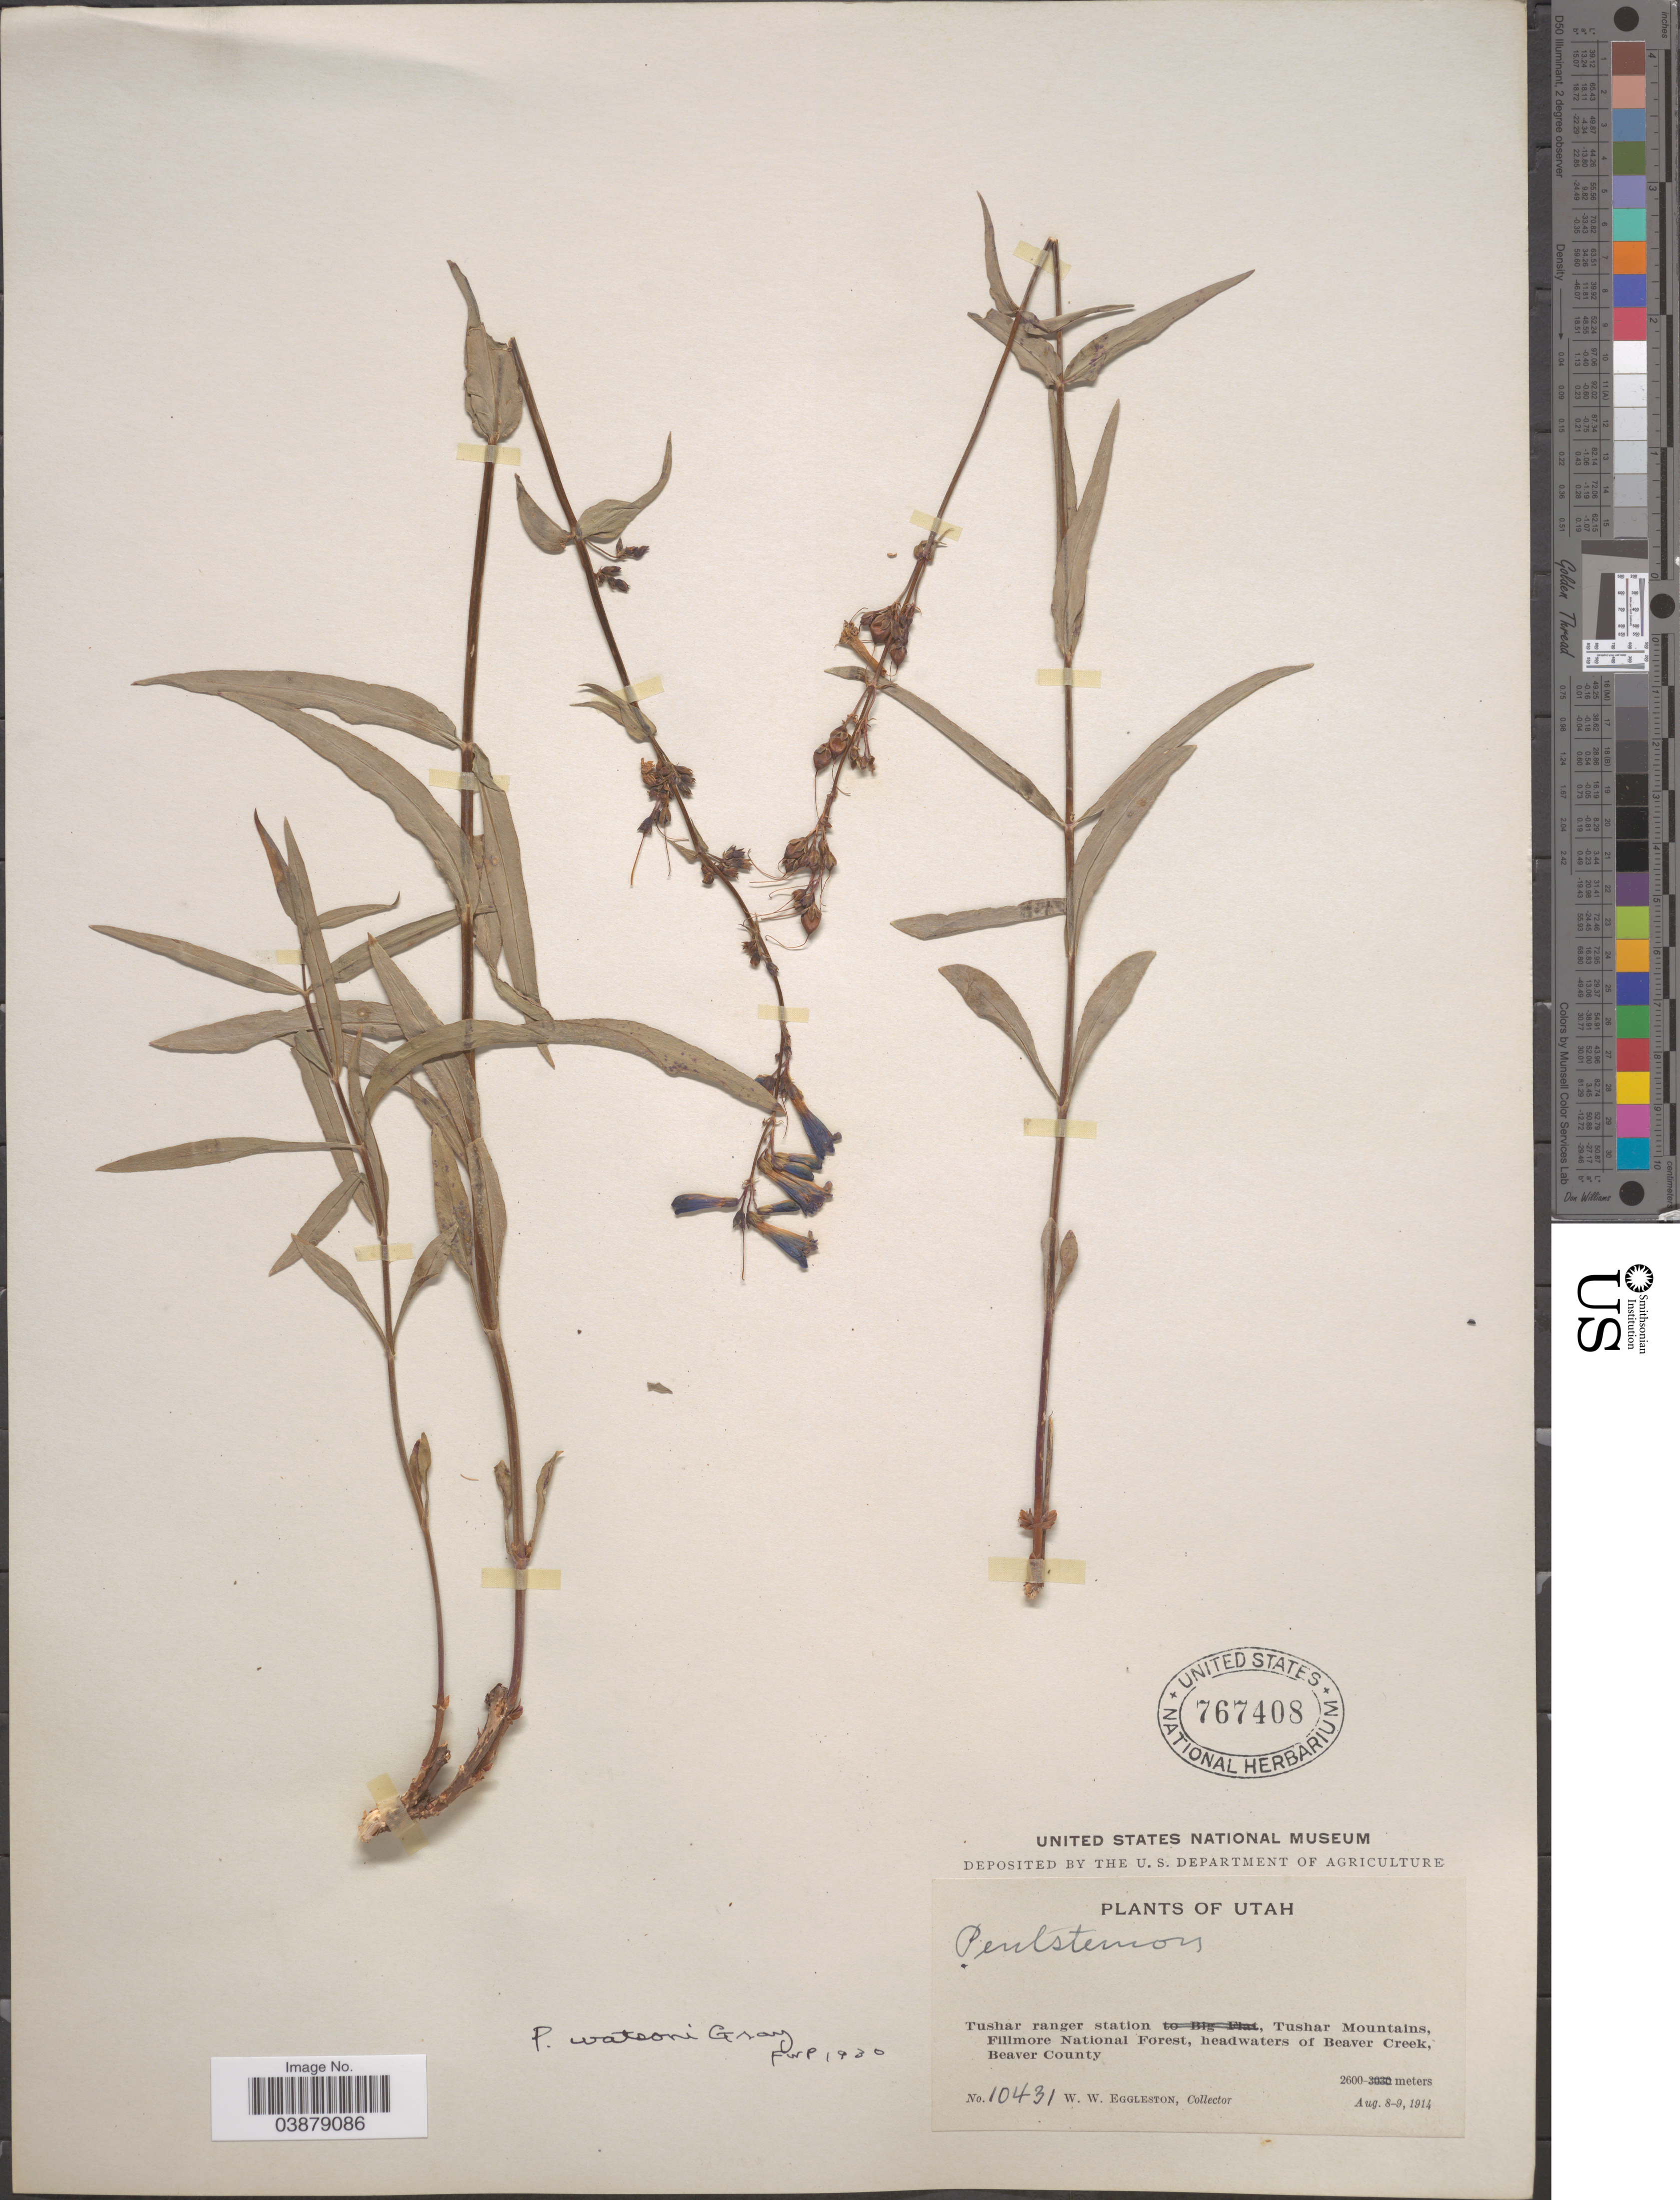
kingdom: Plantae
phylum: Tracheophyta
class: Magnoliopsida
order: Lamiales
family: Plantaginaceae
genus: Penstemon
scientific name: Penstemon watsonii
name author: A. Gray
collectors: W. W. Eggleston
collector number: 10431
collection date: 1914-08-08/1914-08-09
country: United States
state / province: Utah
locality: Tushar ranger station, Tushar Mountains, Fillmore National Forest, headwaters of Beaver Creek, Beaver County.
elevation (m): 2600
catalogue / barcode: US 767408